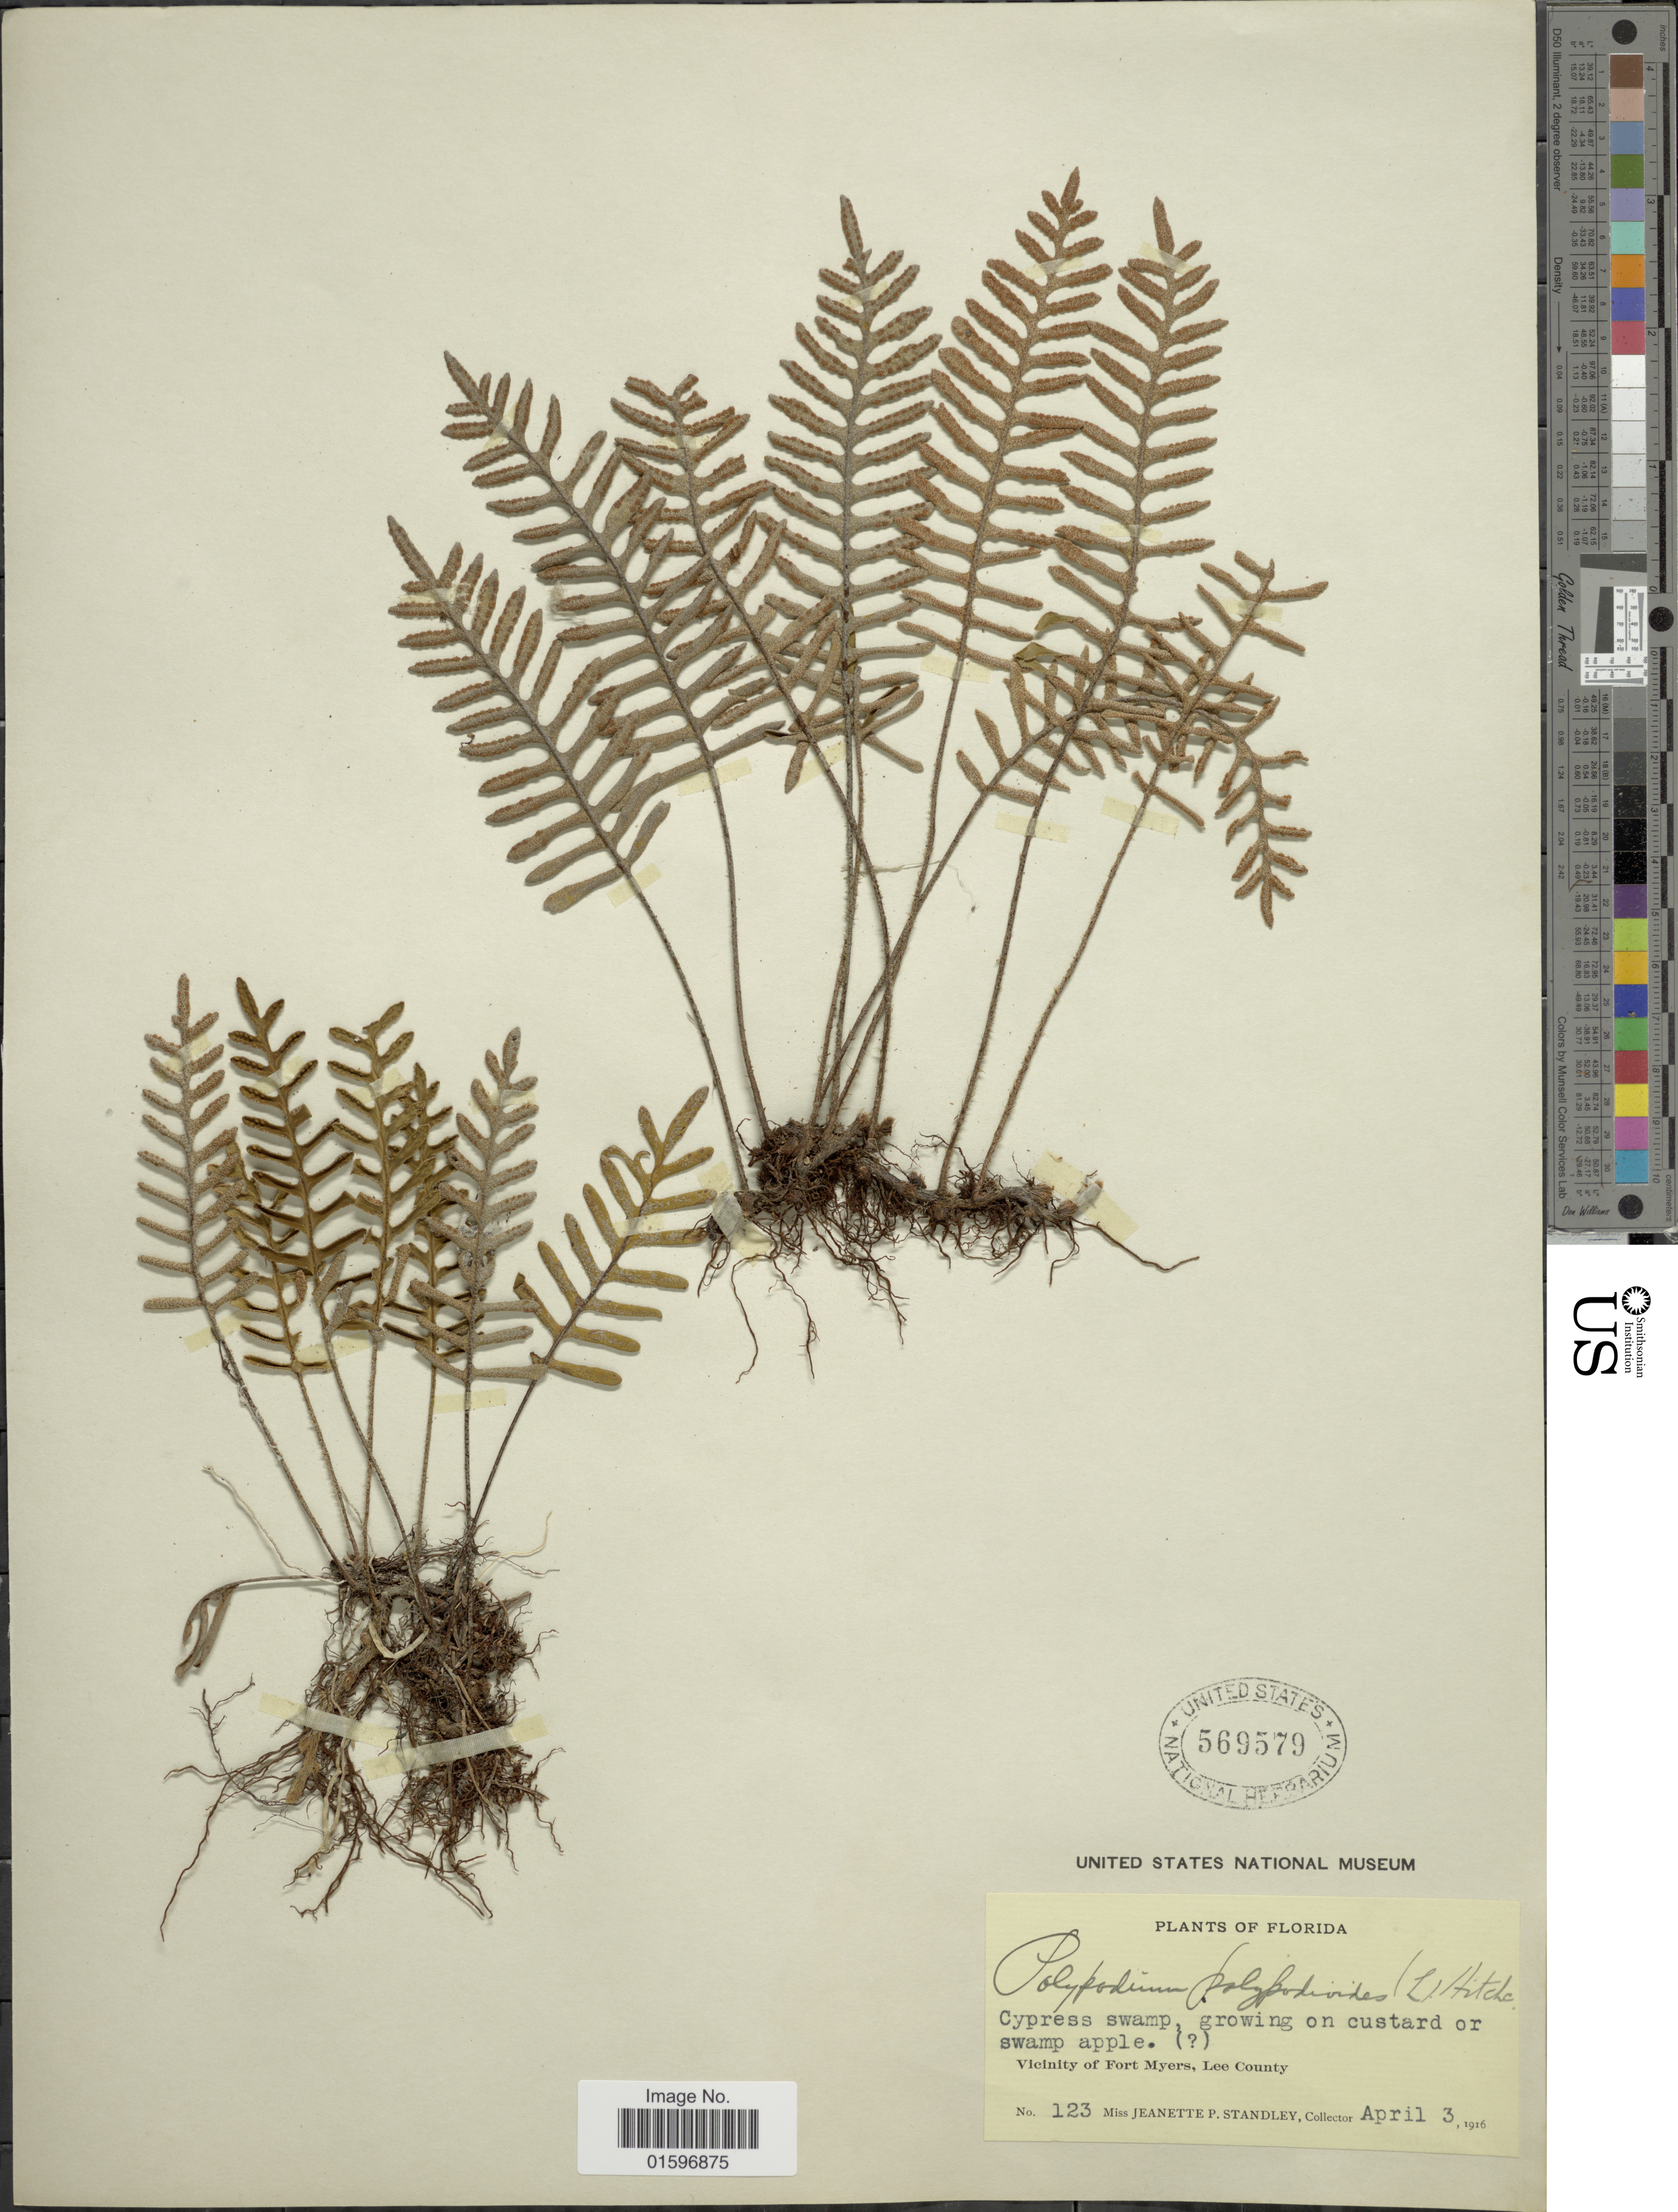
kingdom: Plantae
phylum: Tracheophyta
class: Polypodiopsida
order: Polypodiales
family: Polypodiaceae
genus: Pleopeltis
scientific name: Pleopeltis polypodioides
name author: (L.) E.G. Andrews & Windham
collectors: J. P. Standley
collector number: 123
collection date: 1916-04-03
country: United States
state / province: Florida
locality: Vicinity of Fort Myers, Lee County.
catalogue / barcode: US 569579